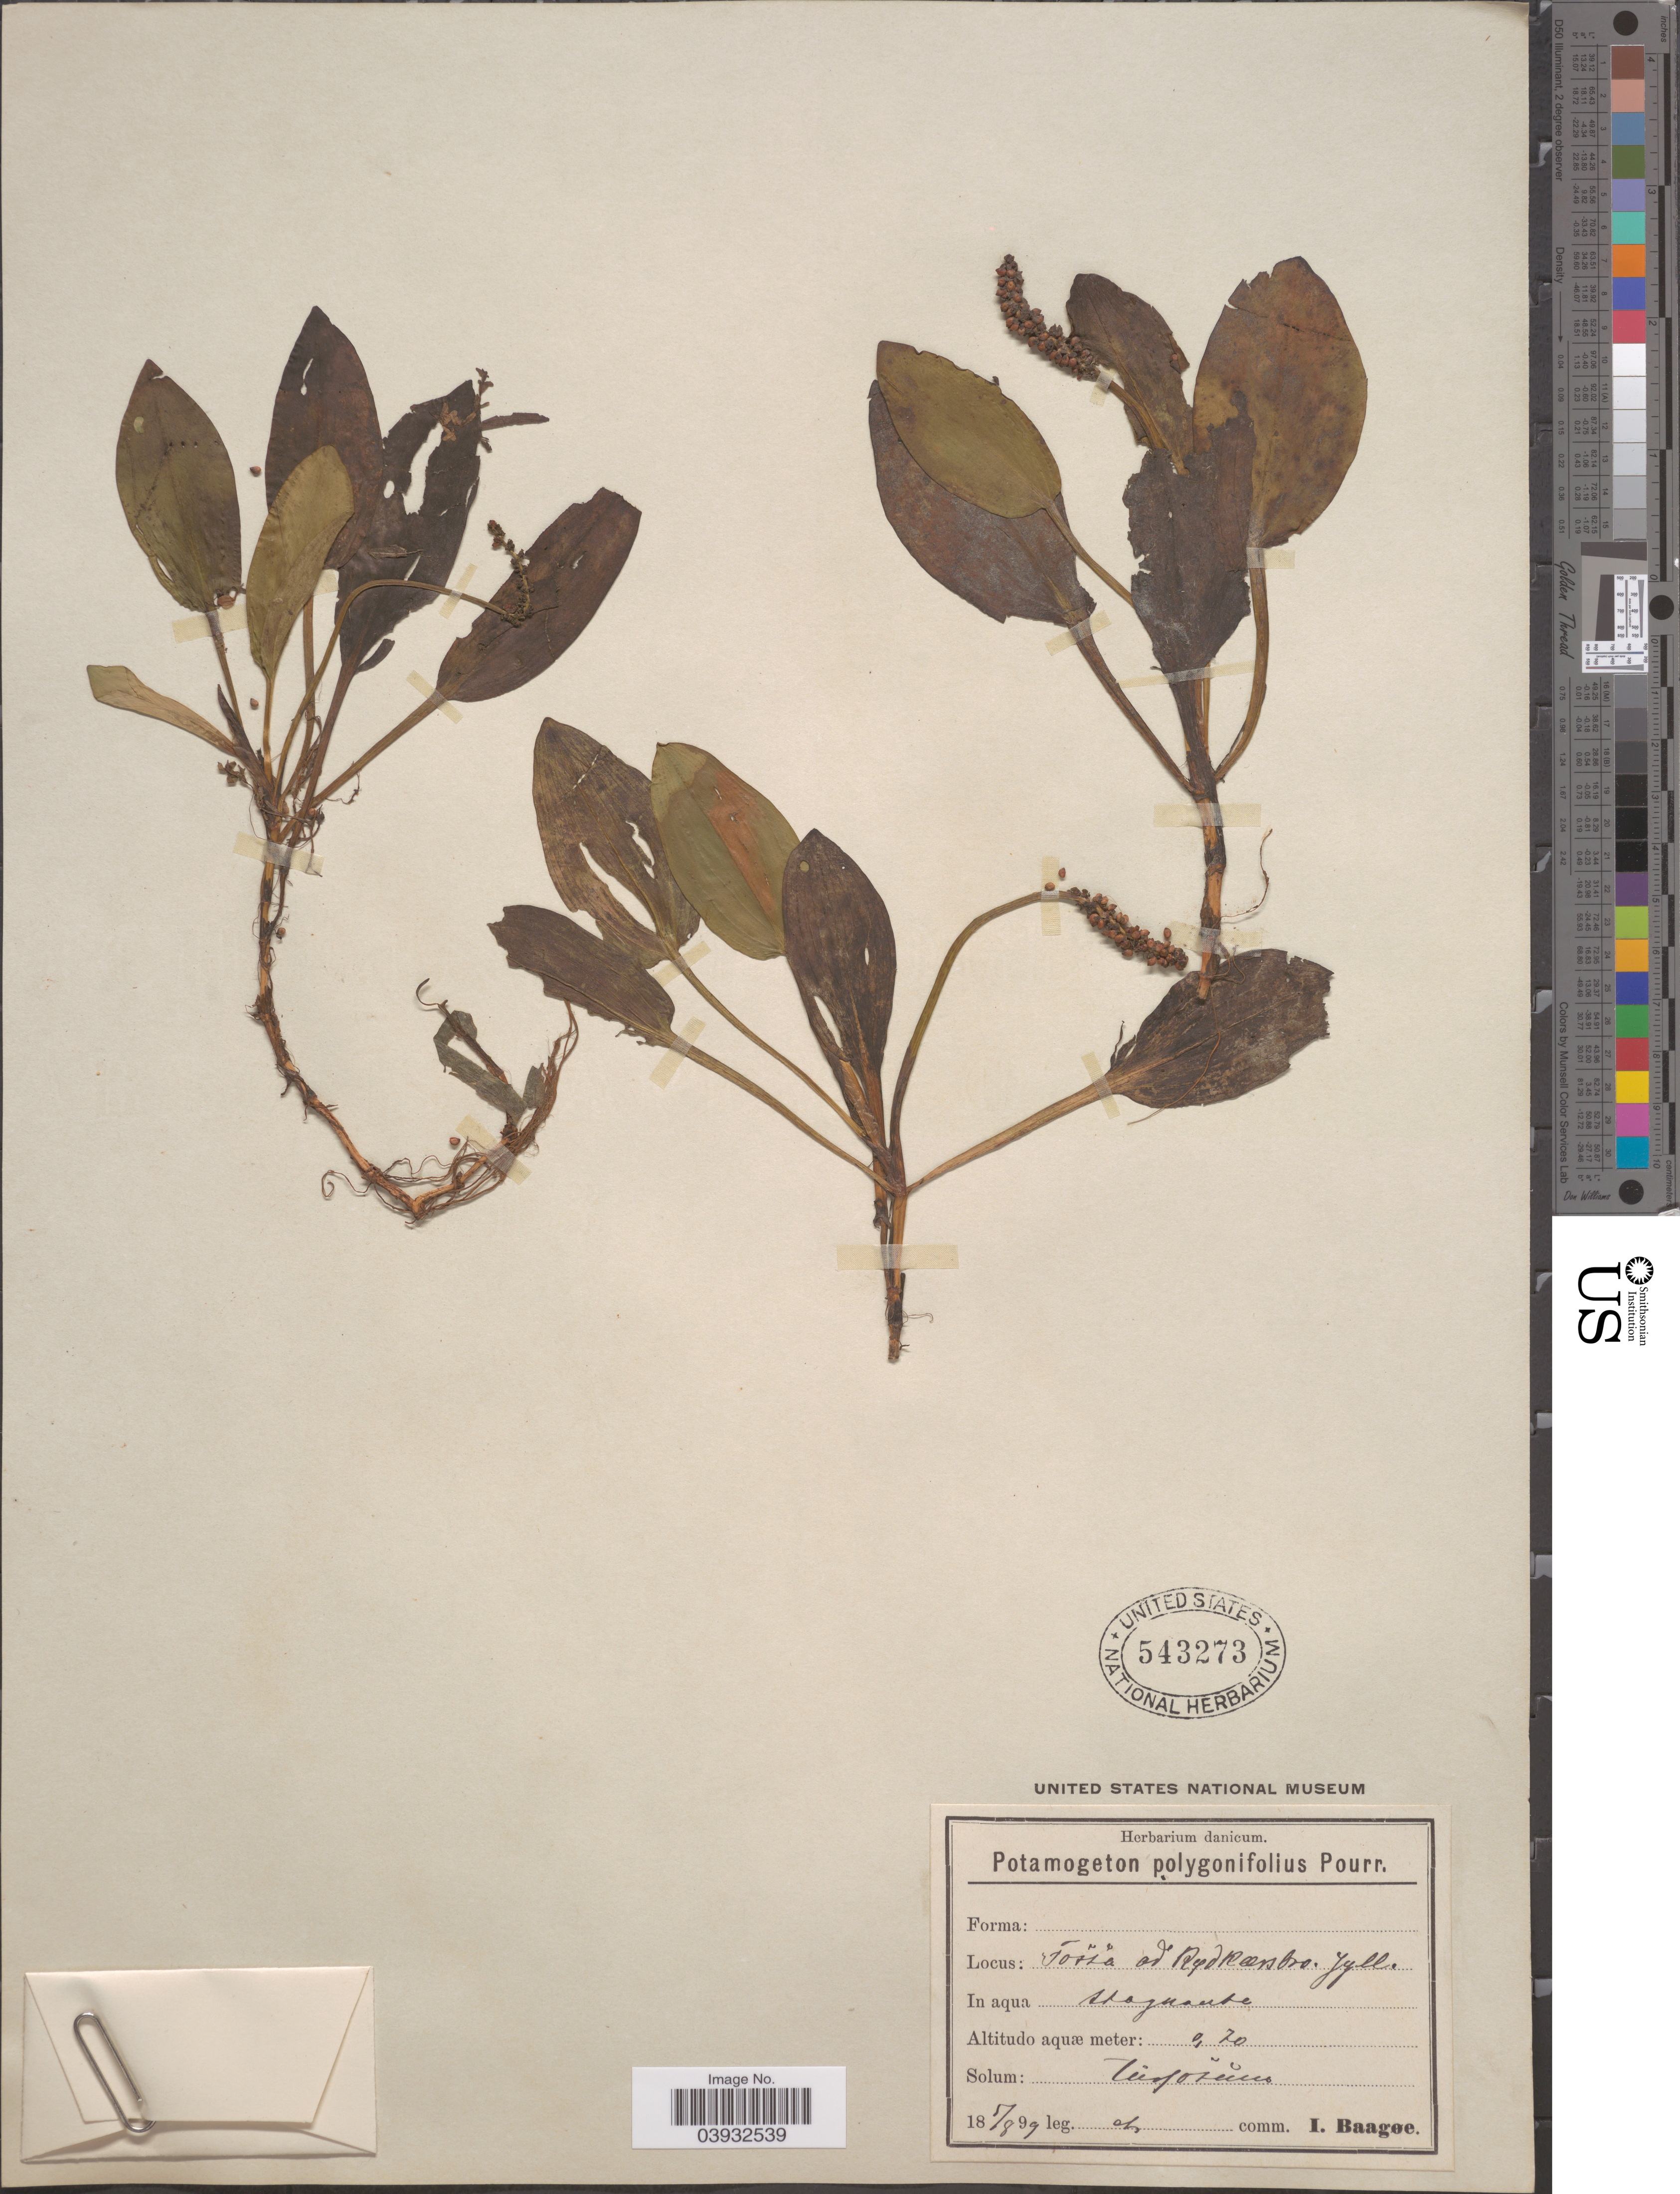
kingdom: Plantae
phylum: Tracheophyta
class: Liliopsida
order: Alismatales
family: Potamogetonaceae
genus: Potamogeton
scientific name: Potamogeton polygonifolius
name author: Pourr.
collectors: I. Baagøe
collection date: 1899-08-05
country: Denmark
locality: Fosså ad Rydreersbro. Jyll. In aqua Staguante.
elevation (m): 0.7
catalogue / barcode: US 543273